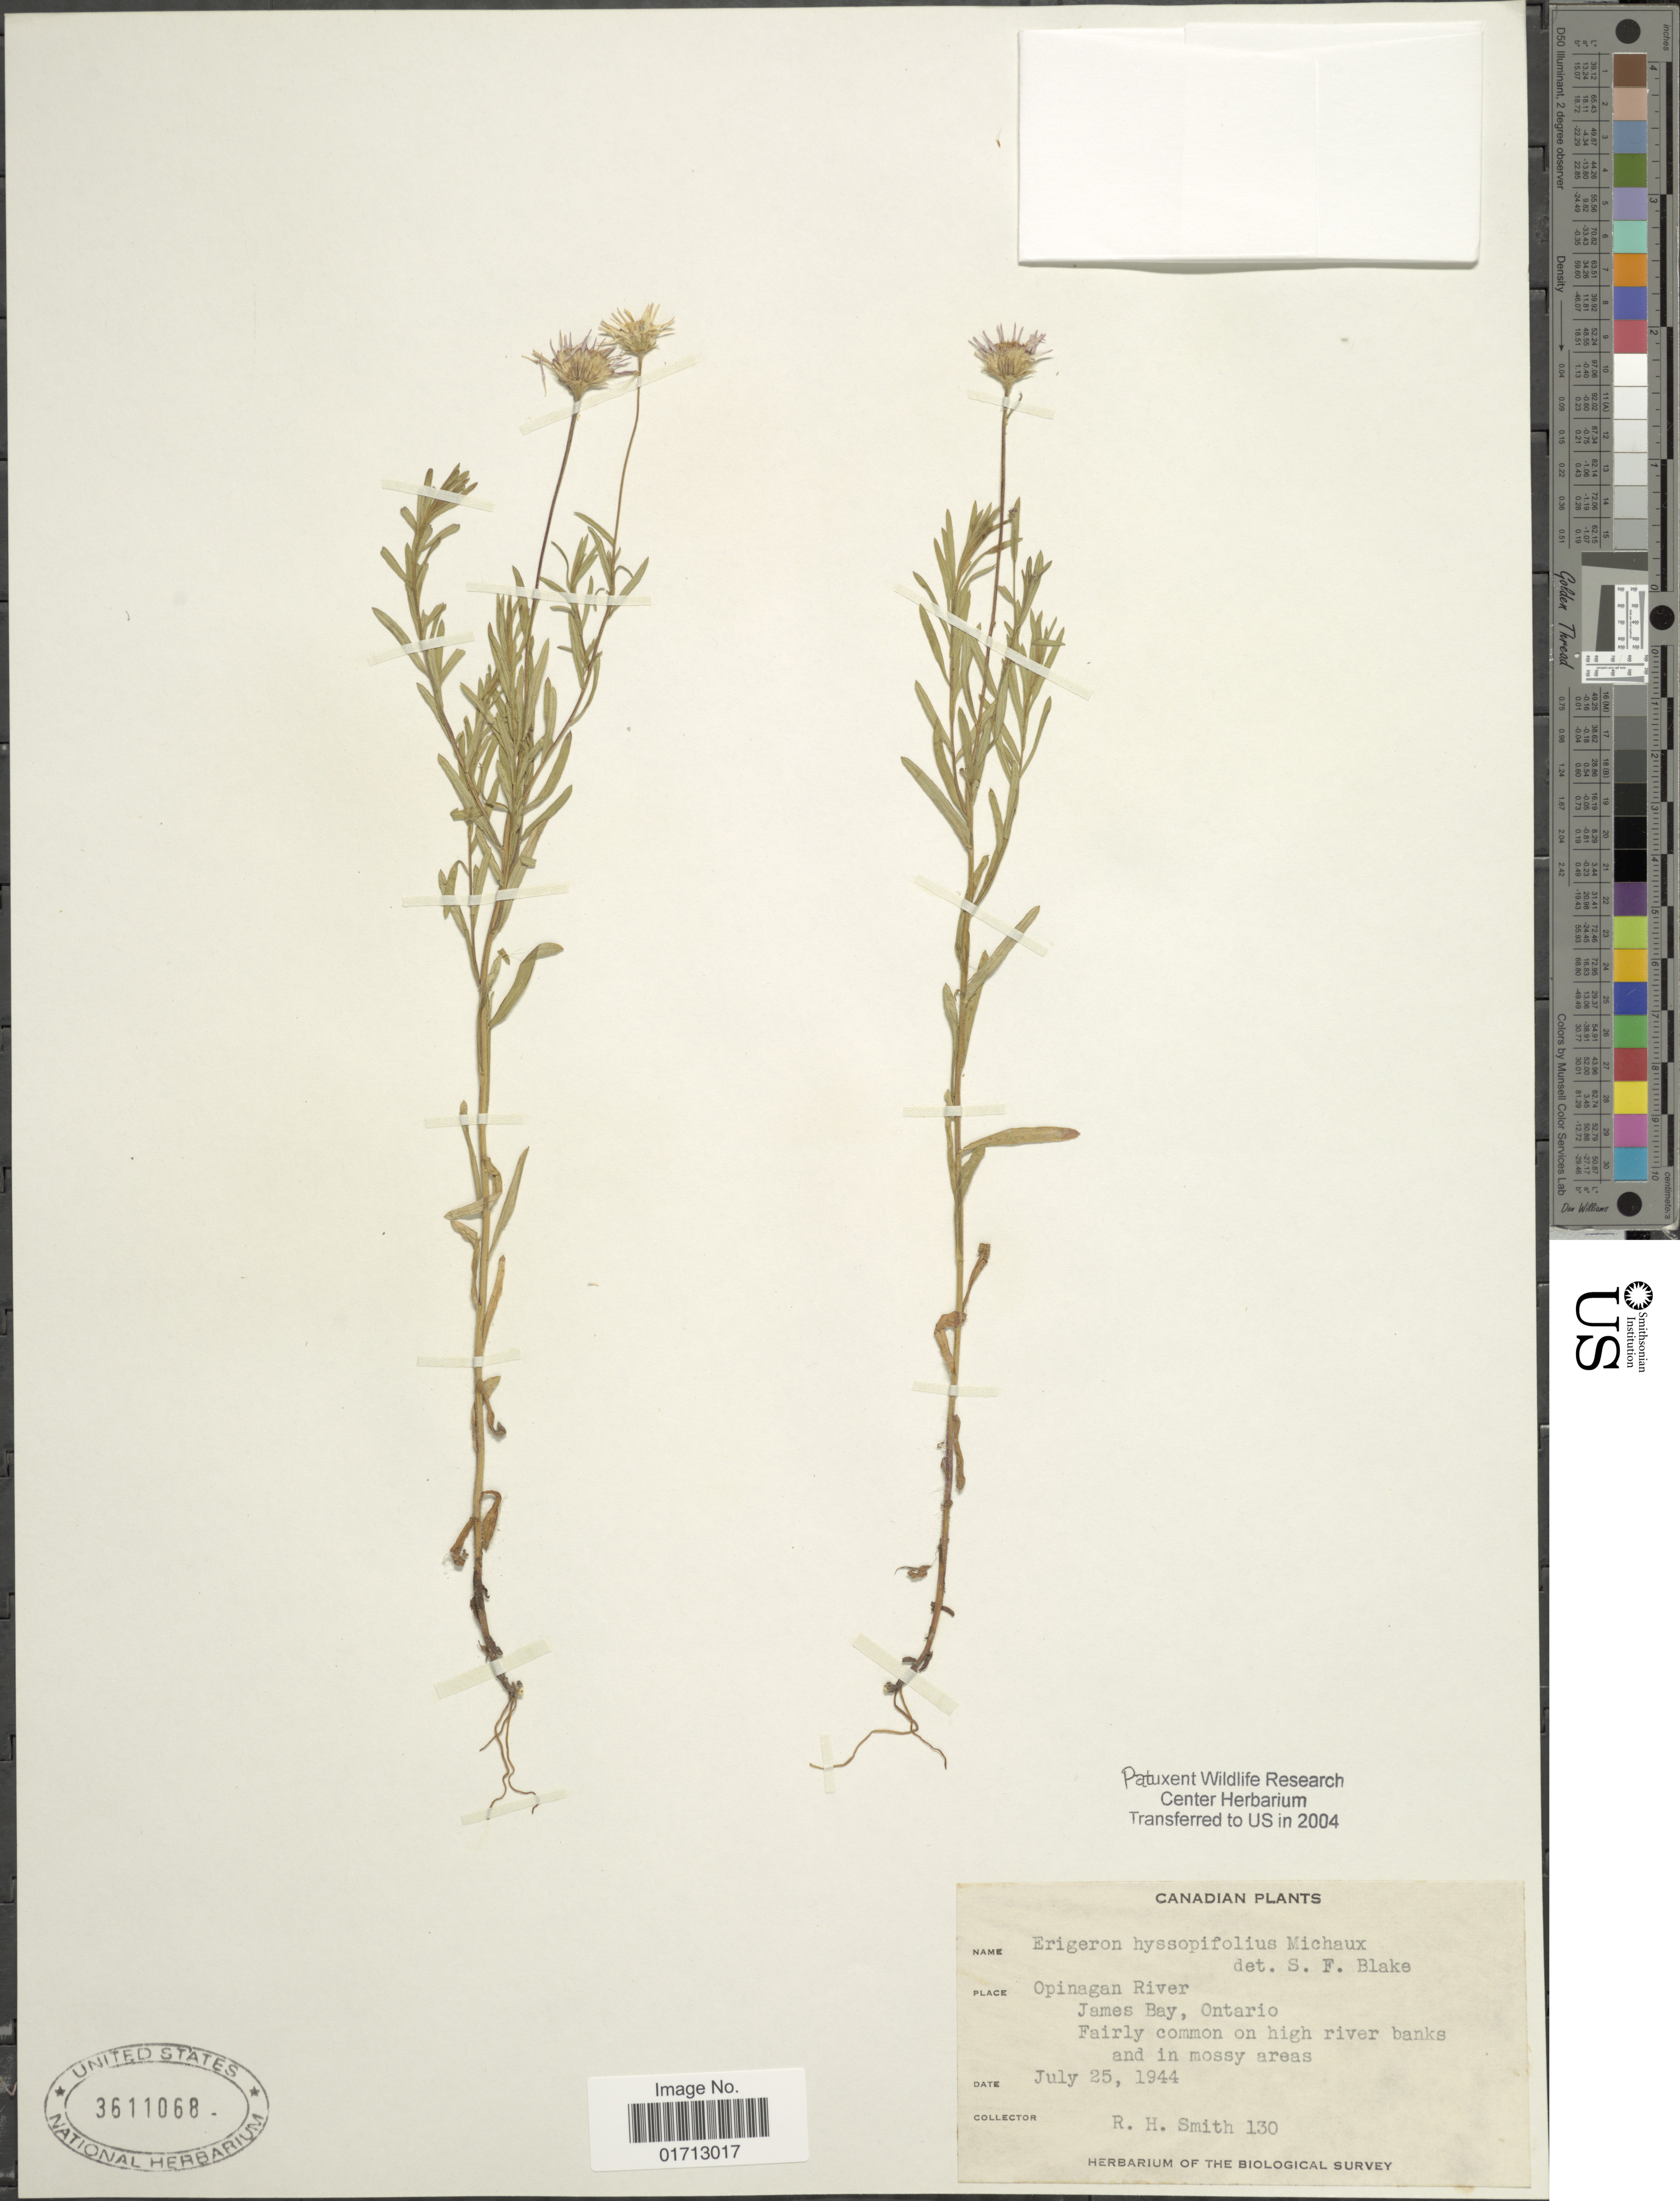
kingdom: Plantae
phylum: Tracheophyta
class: Magnoliopsida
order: Asterales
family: Asteraceae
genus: Erigeron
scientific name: Erigeron hyssopifolius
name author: Michx.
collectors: R. H. Smith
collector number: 130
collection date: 1944-07-25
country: Canada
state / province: Ontario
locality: Opinagan River, James Bay.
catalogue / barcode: US 3611068